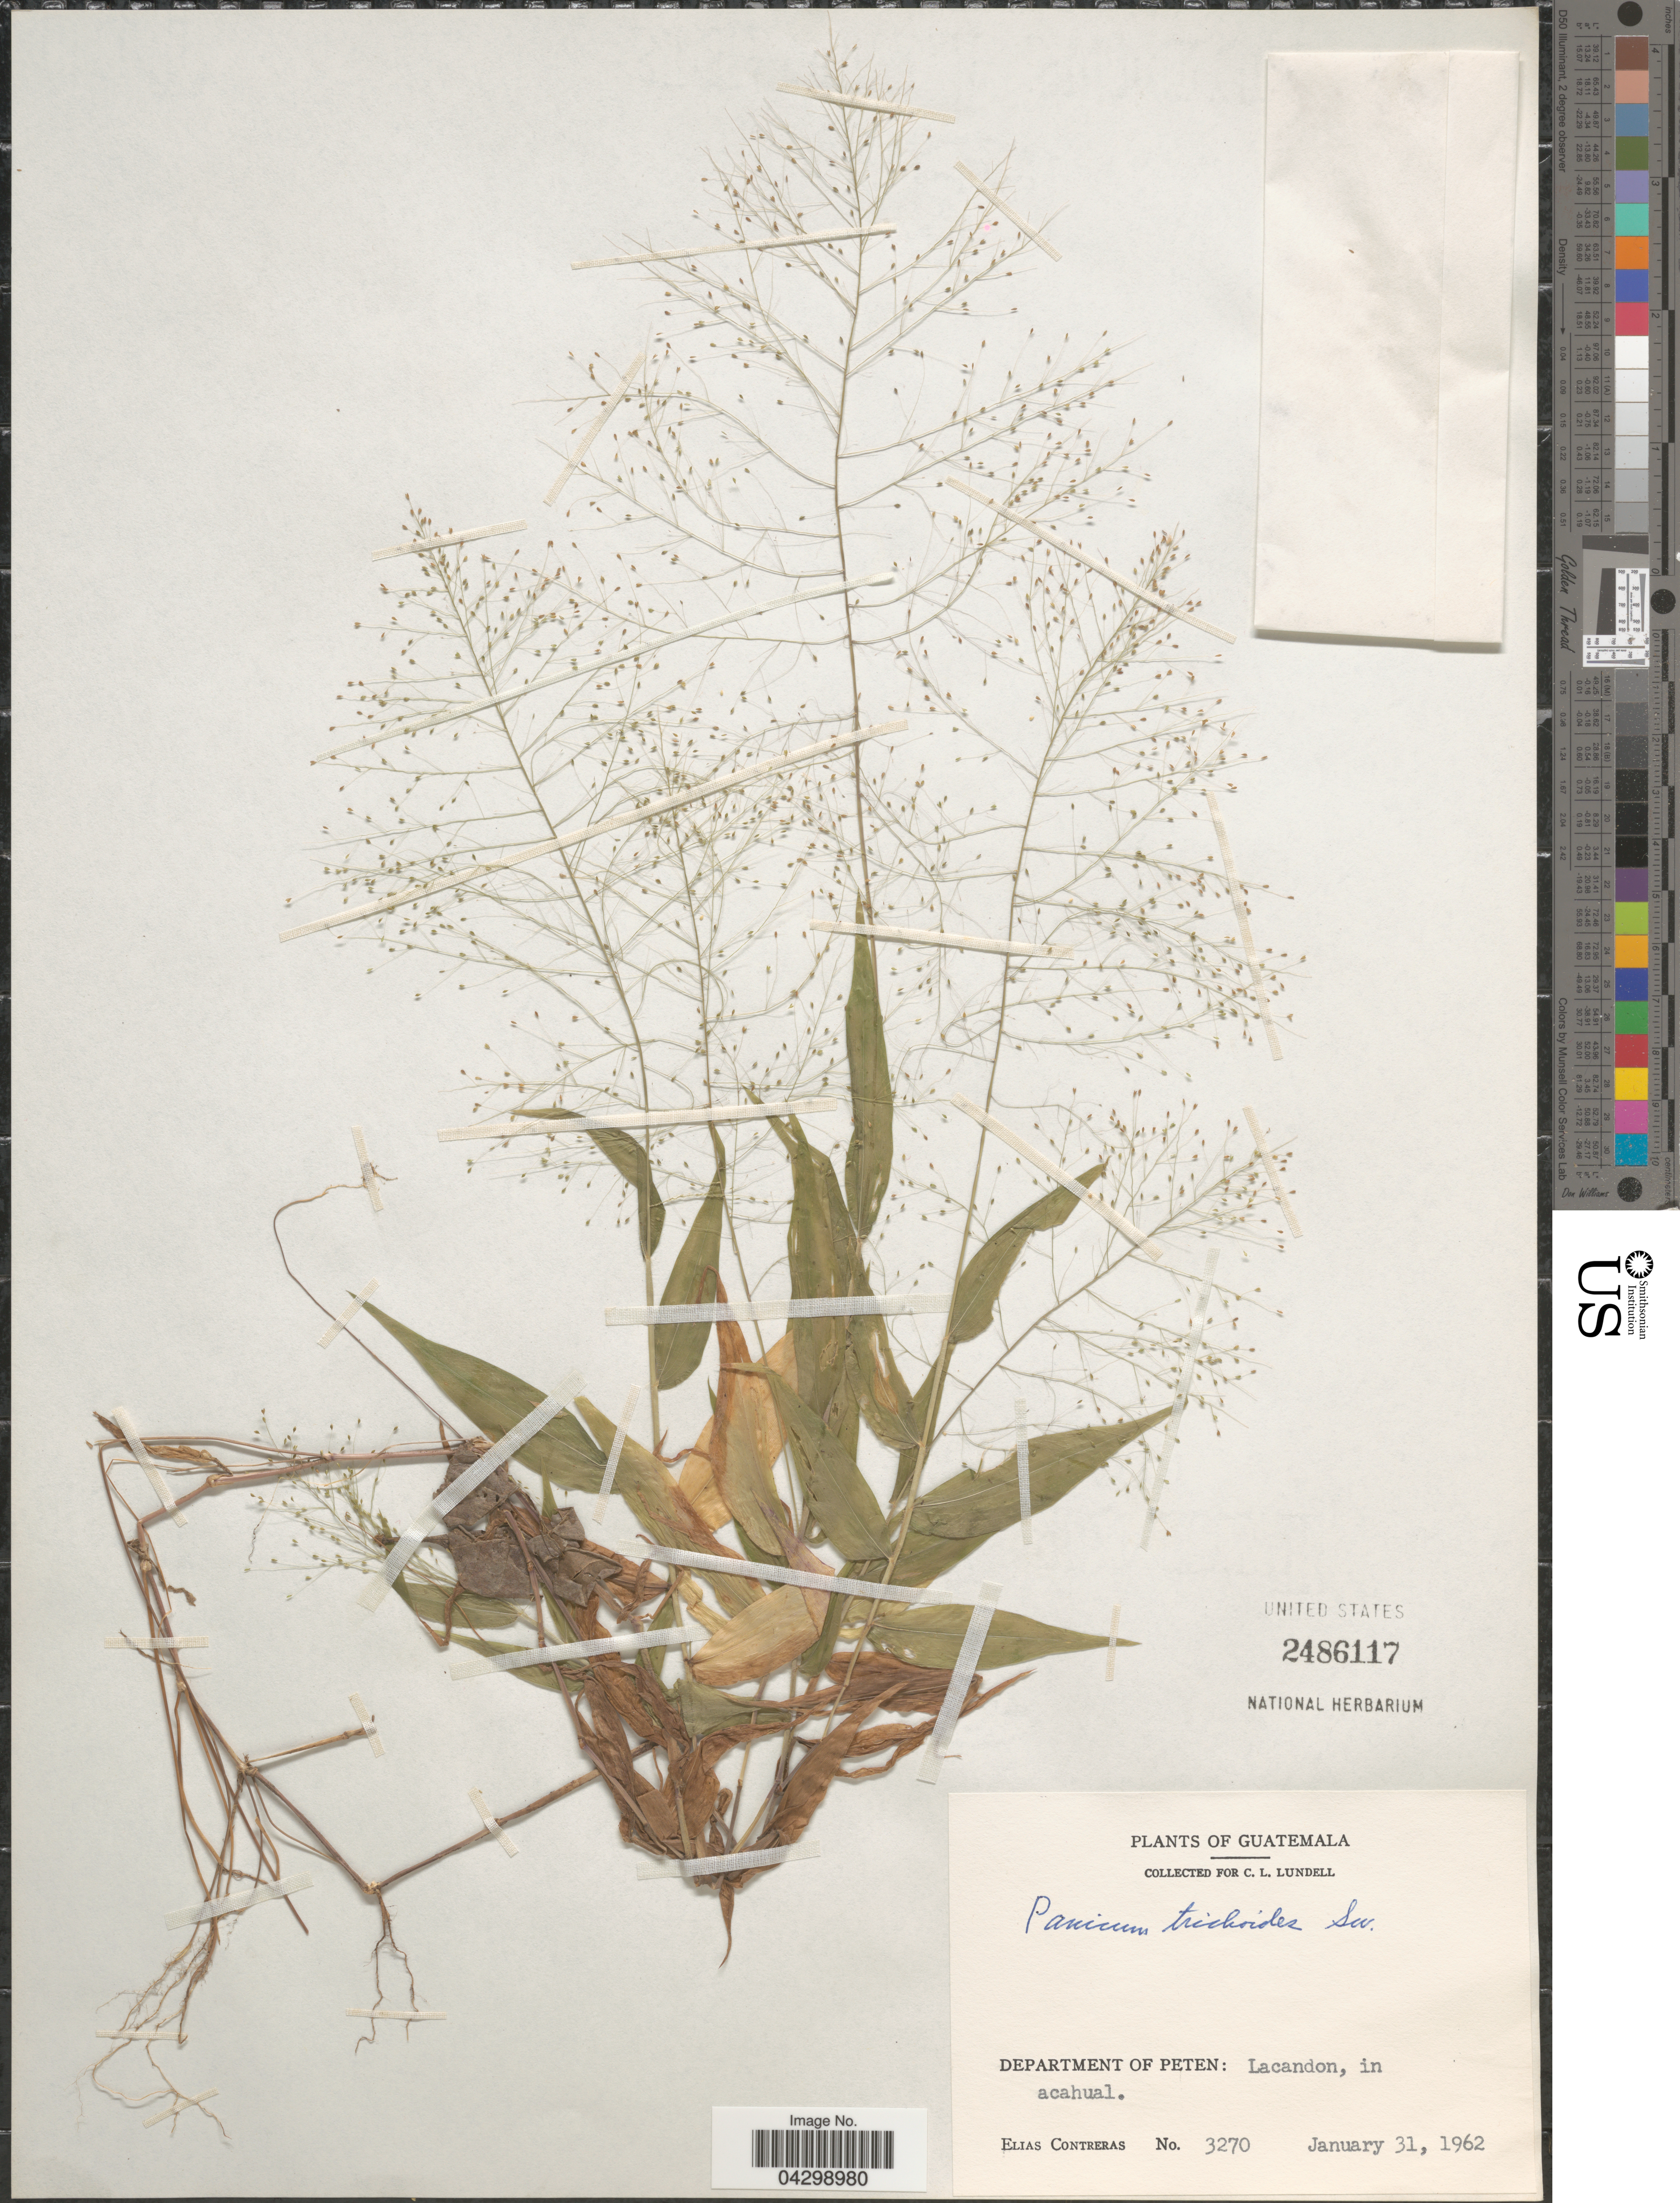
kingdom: Plantae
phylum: Tracheophyta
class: Liliopsida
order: Poales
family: Poaceae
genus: Panicum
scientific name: Panicum trichoides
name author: Sw.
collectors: E. Contreras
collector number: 3270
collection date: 1962-01-31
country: Guatemala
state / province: El Peten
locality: Department of Peten: Lacandon, in acahual.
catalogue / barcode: US 2486117